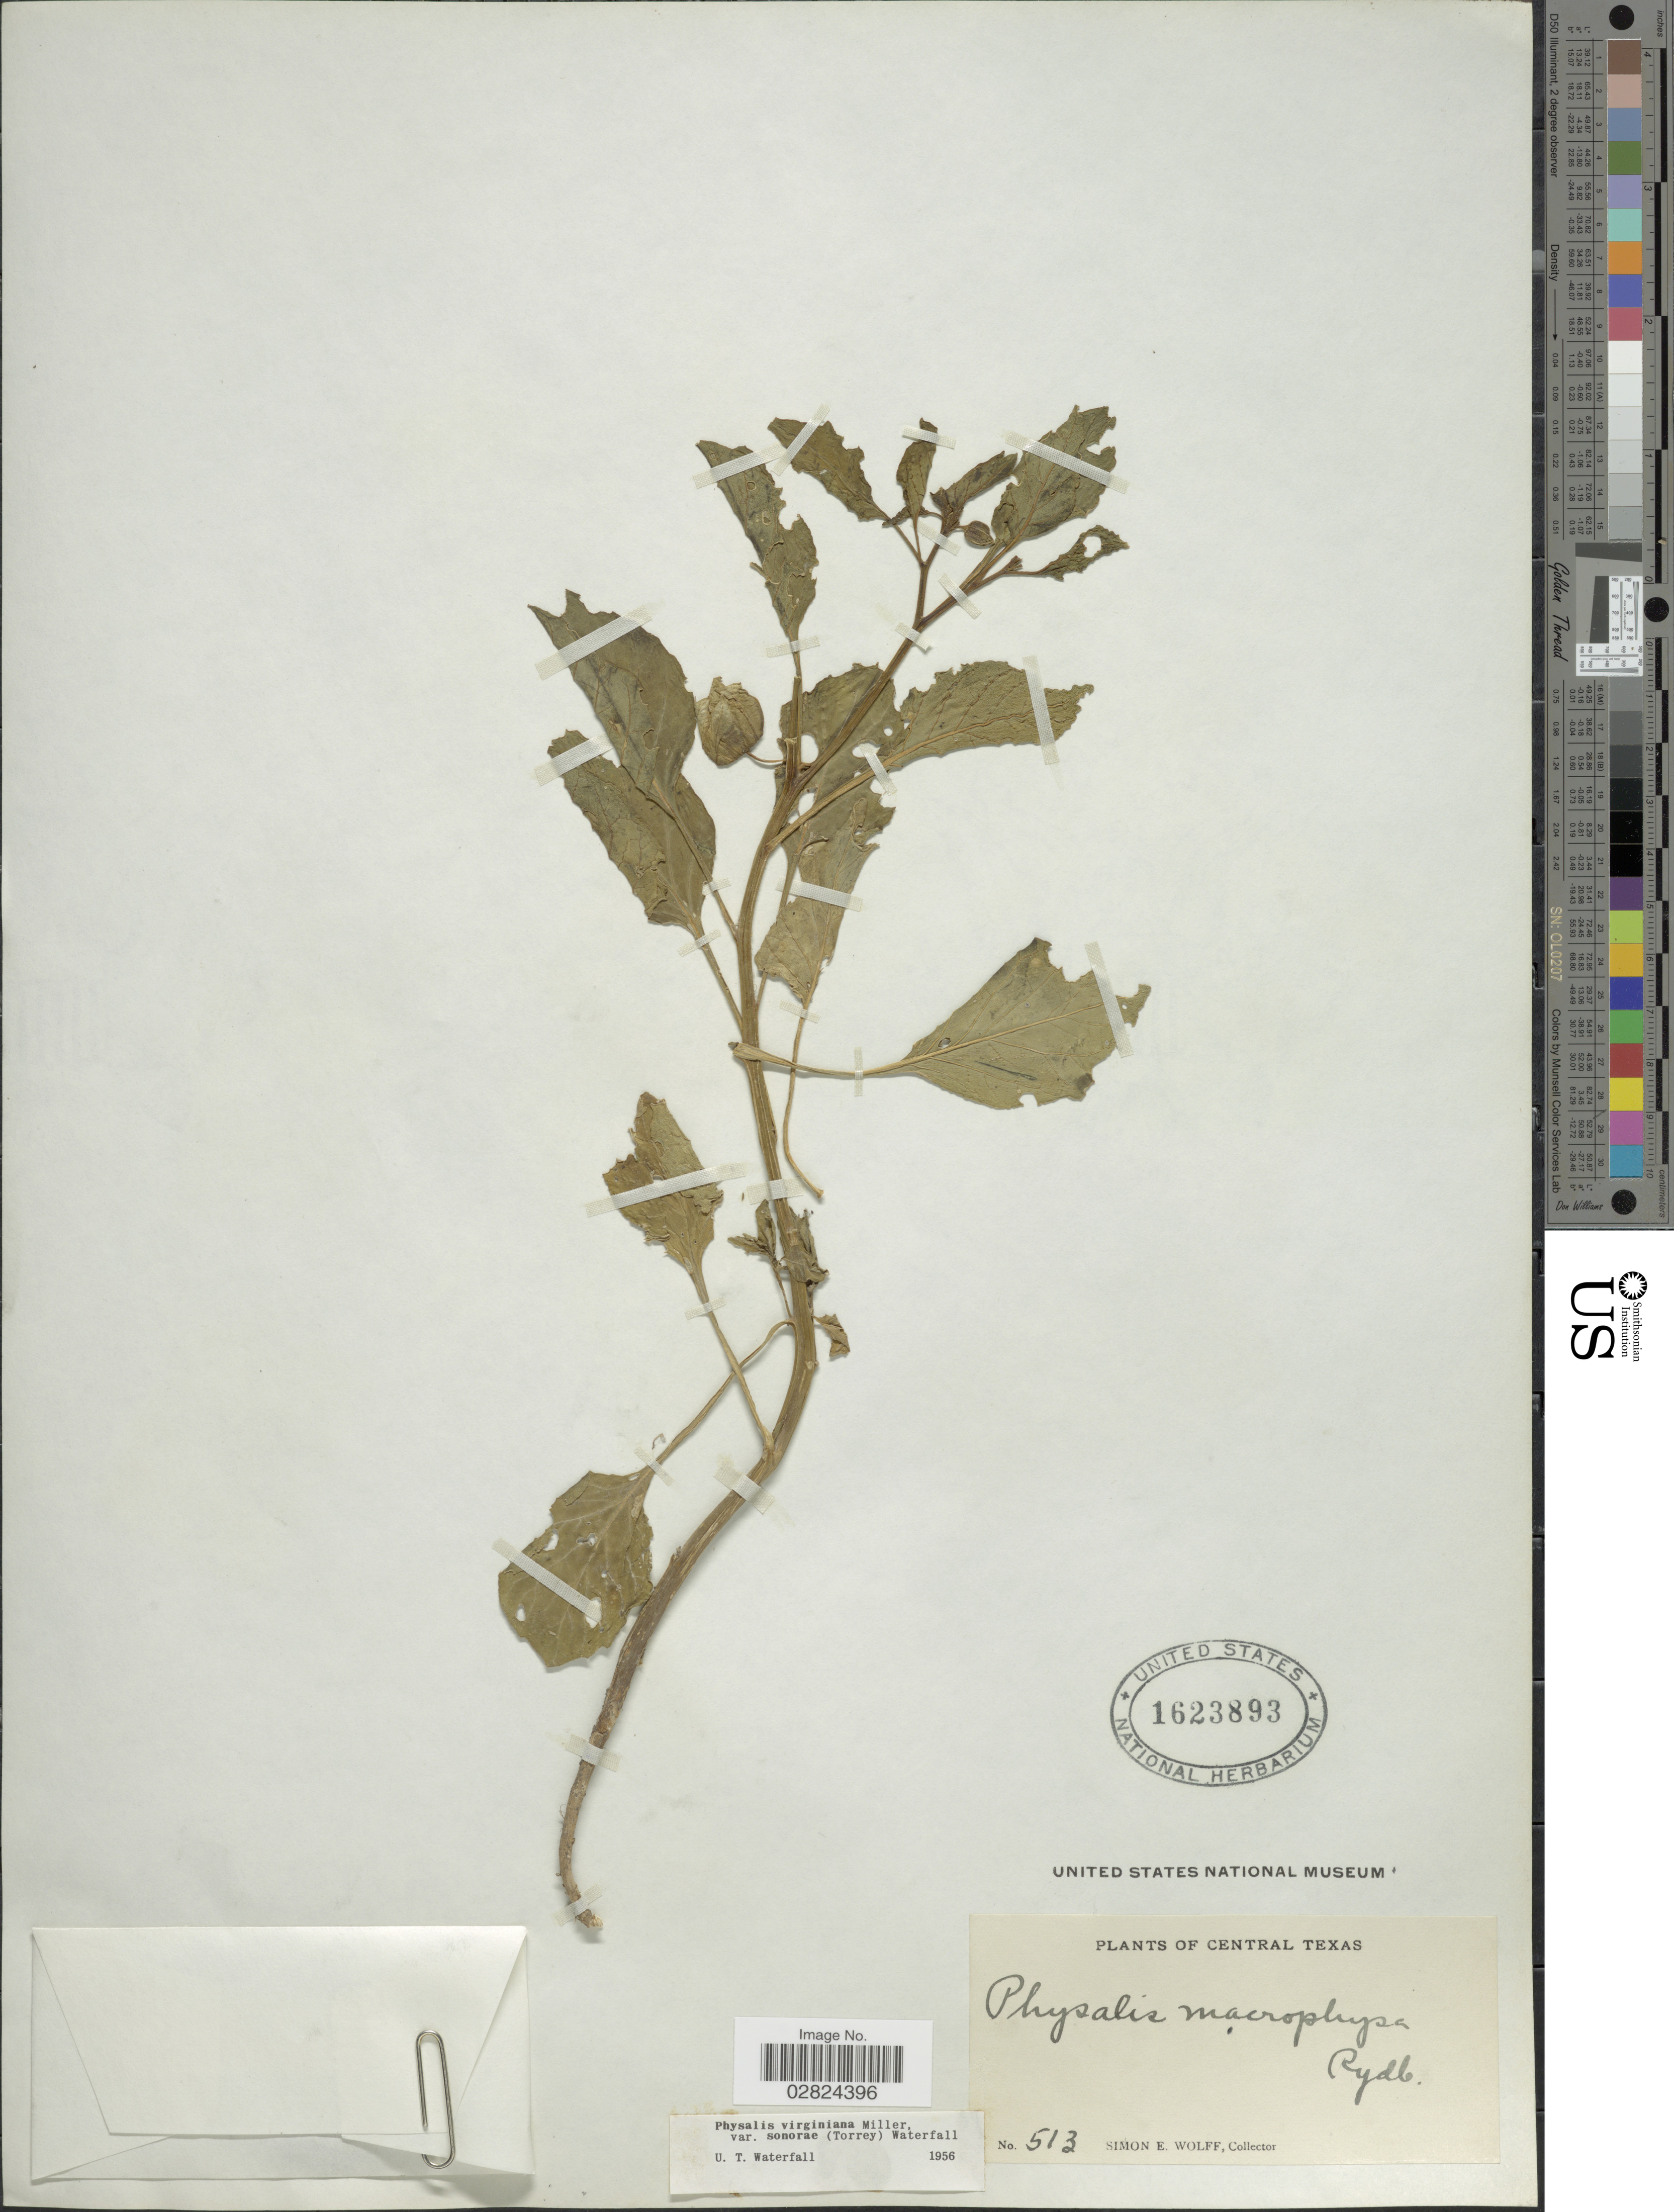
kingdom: Plantae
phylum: Tracheophyta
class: Magnoliopsida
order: Solanales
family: Solanaceae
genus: Physalis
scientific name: Physalis virginiana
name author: Mill.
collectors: S. E. Wolff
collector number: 513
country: United States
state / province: Texas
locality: Central Texas.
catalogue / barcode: US 1623893